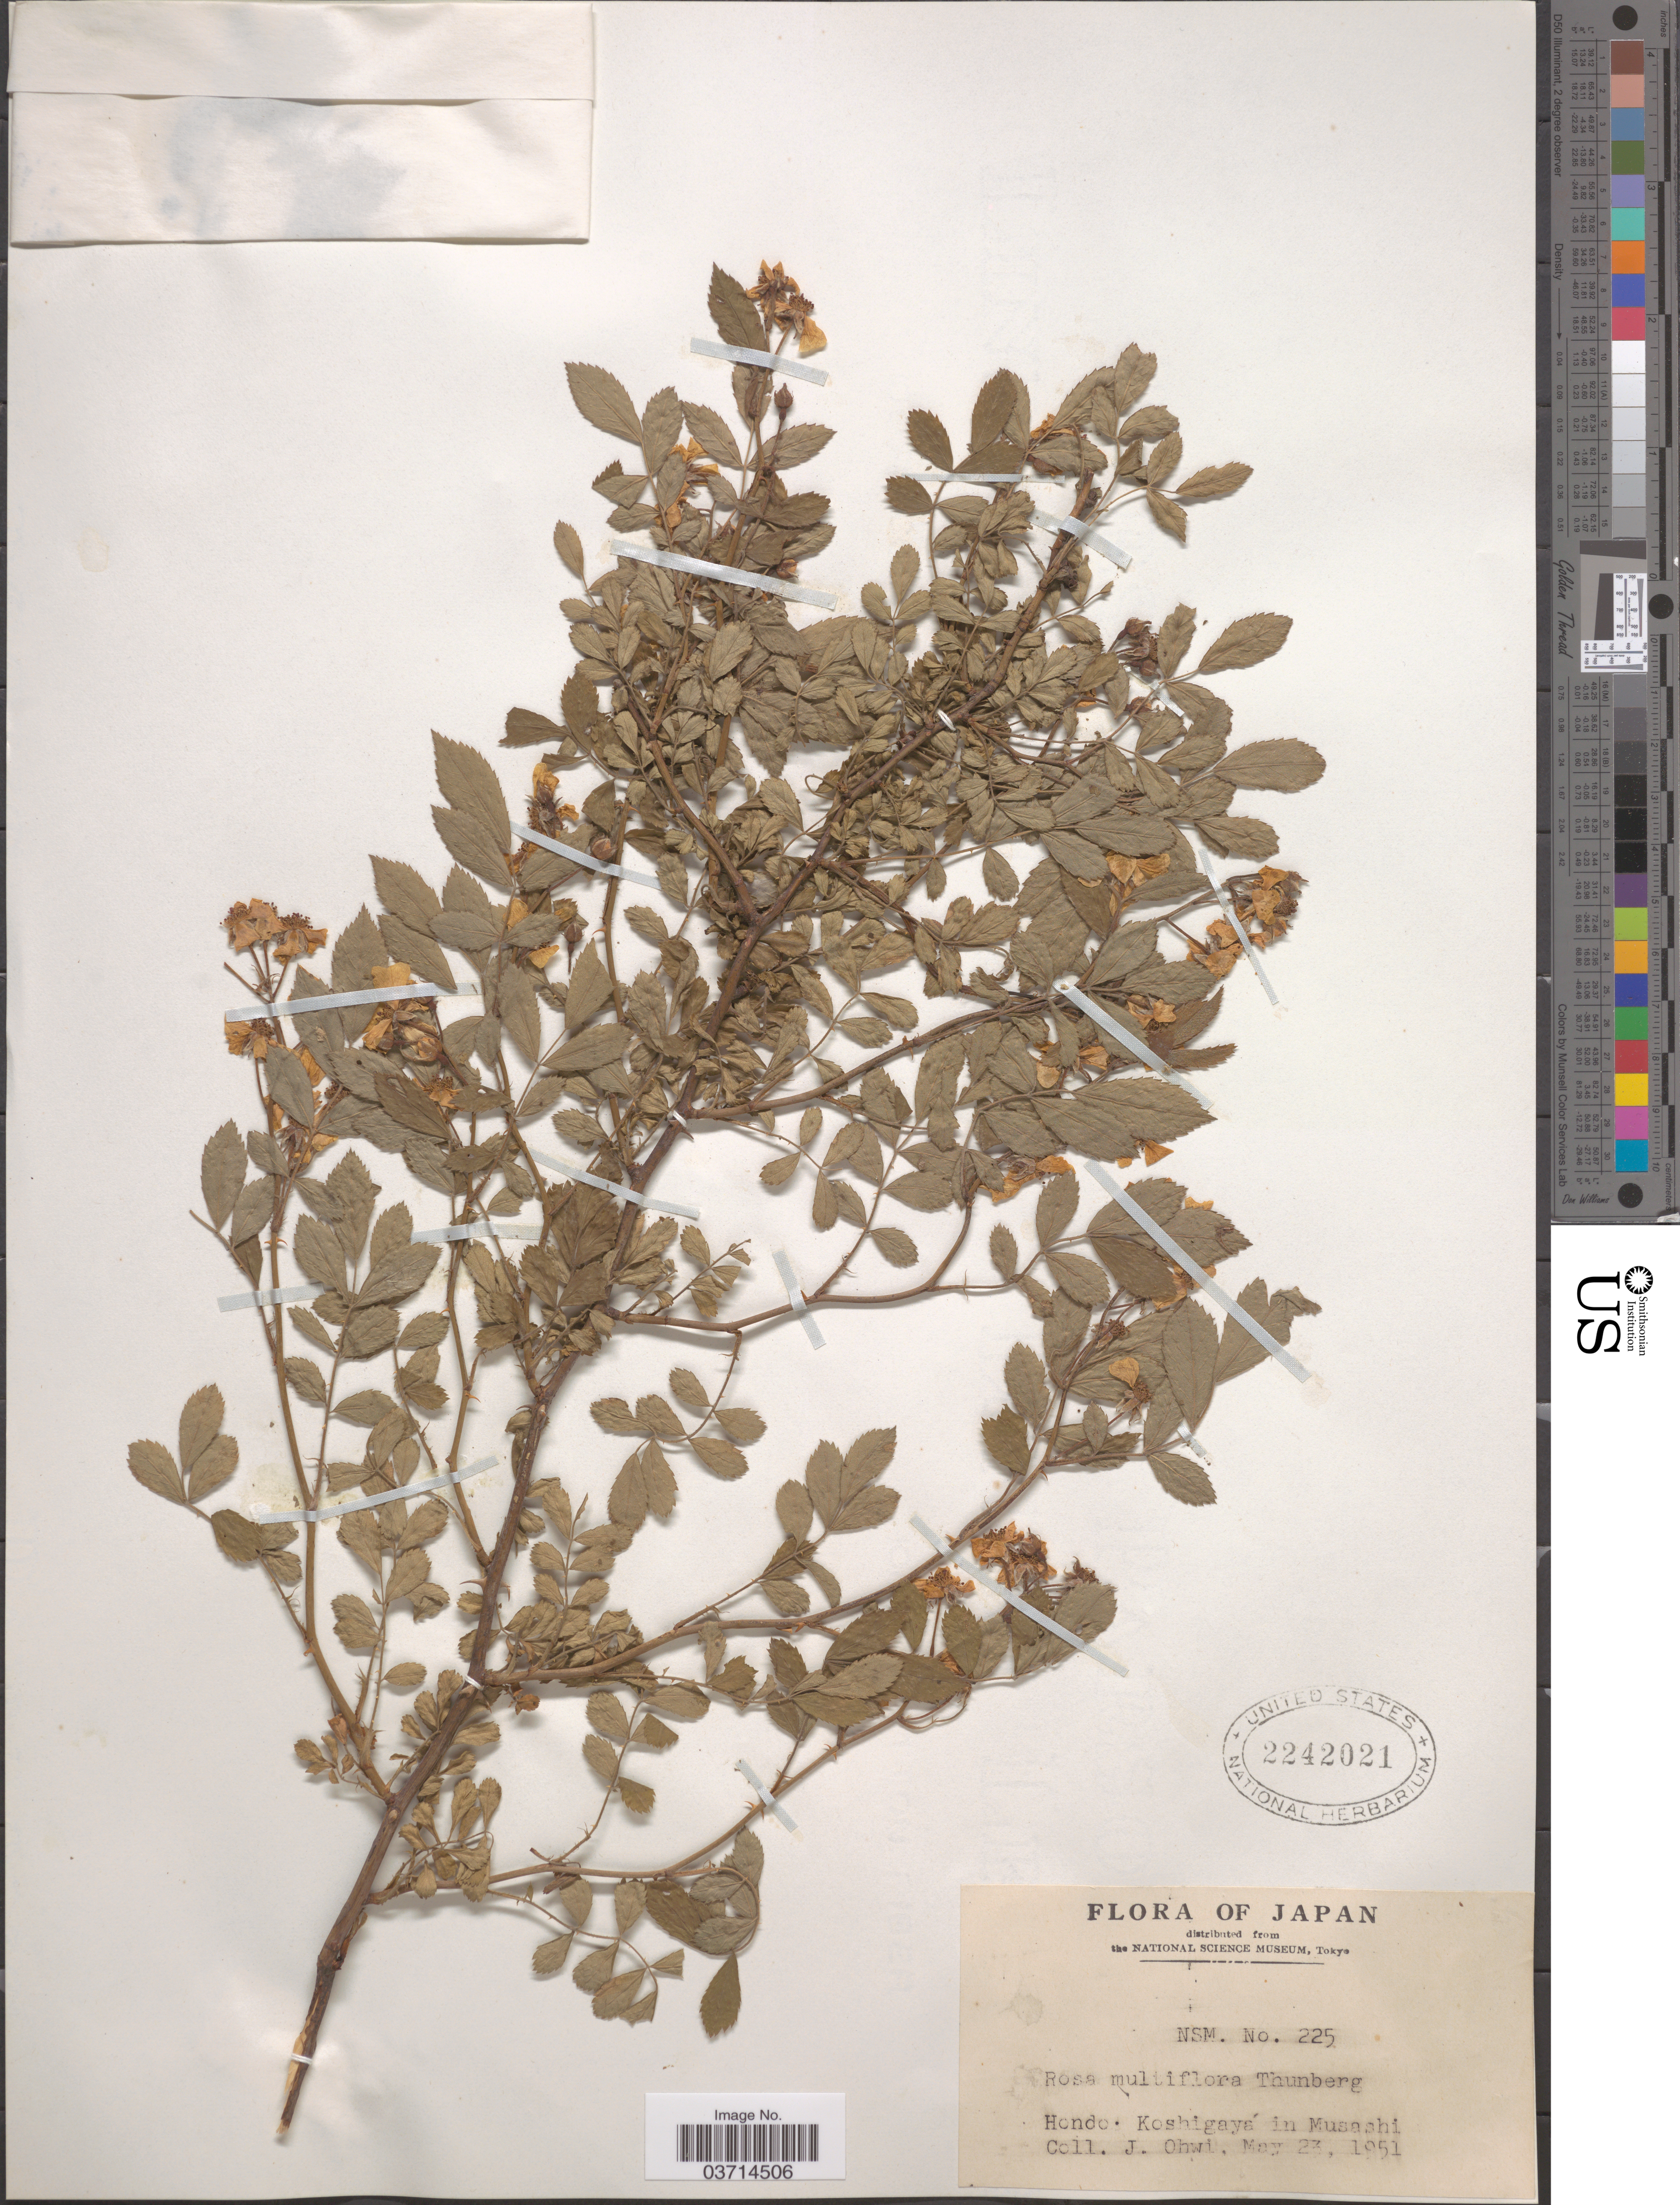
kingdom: Plantae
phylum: Tracheophyta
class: Magnoliopsida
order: Rosales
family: Rosaceae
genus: Rosa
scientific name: Rosa multiflora var. multiflora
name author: Thunb.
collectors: J. Ohwi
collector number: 225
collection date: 1951-05-23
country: Japan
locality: Hondo. Koshigayá in Musashi.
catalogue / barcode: US 2242021